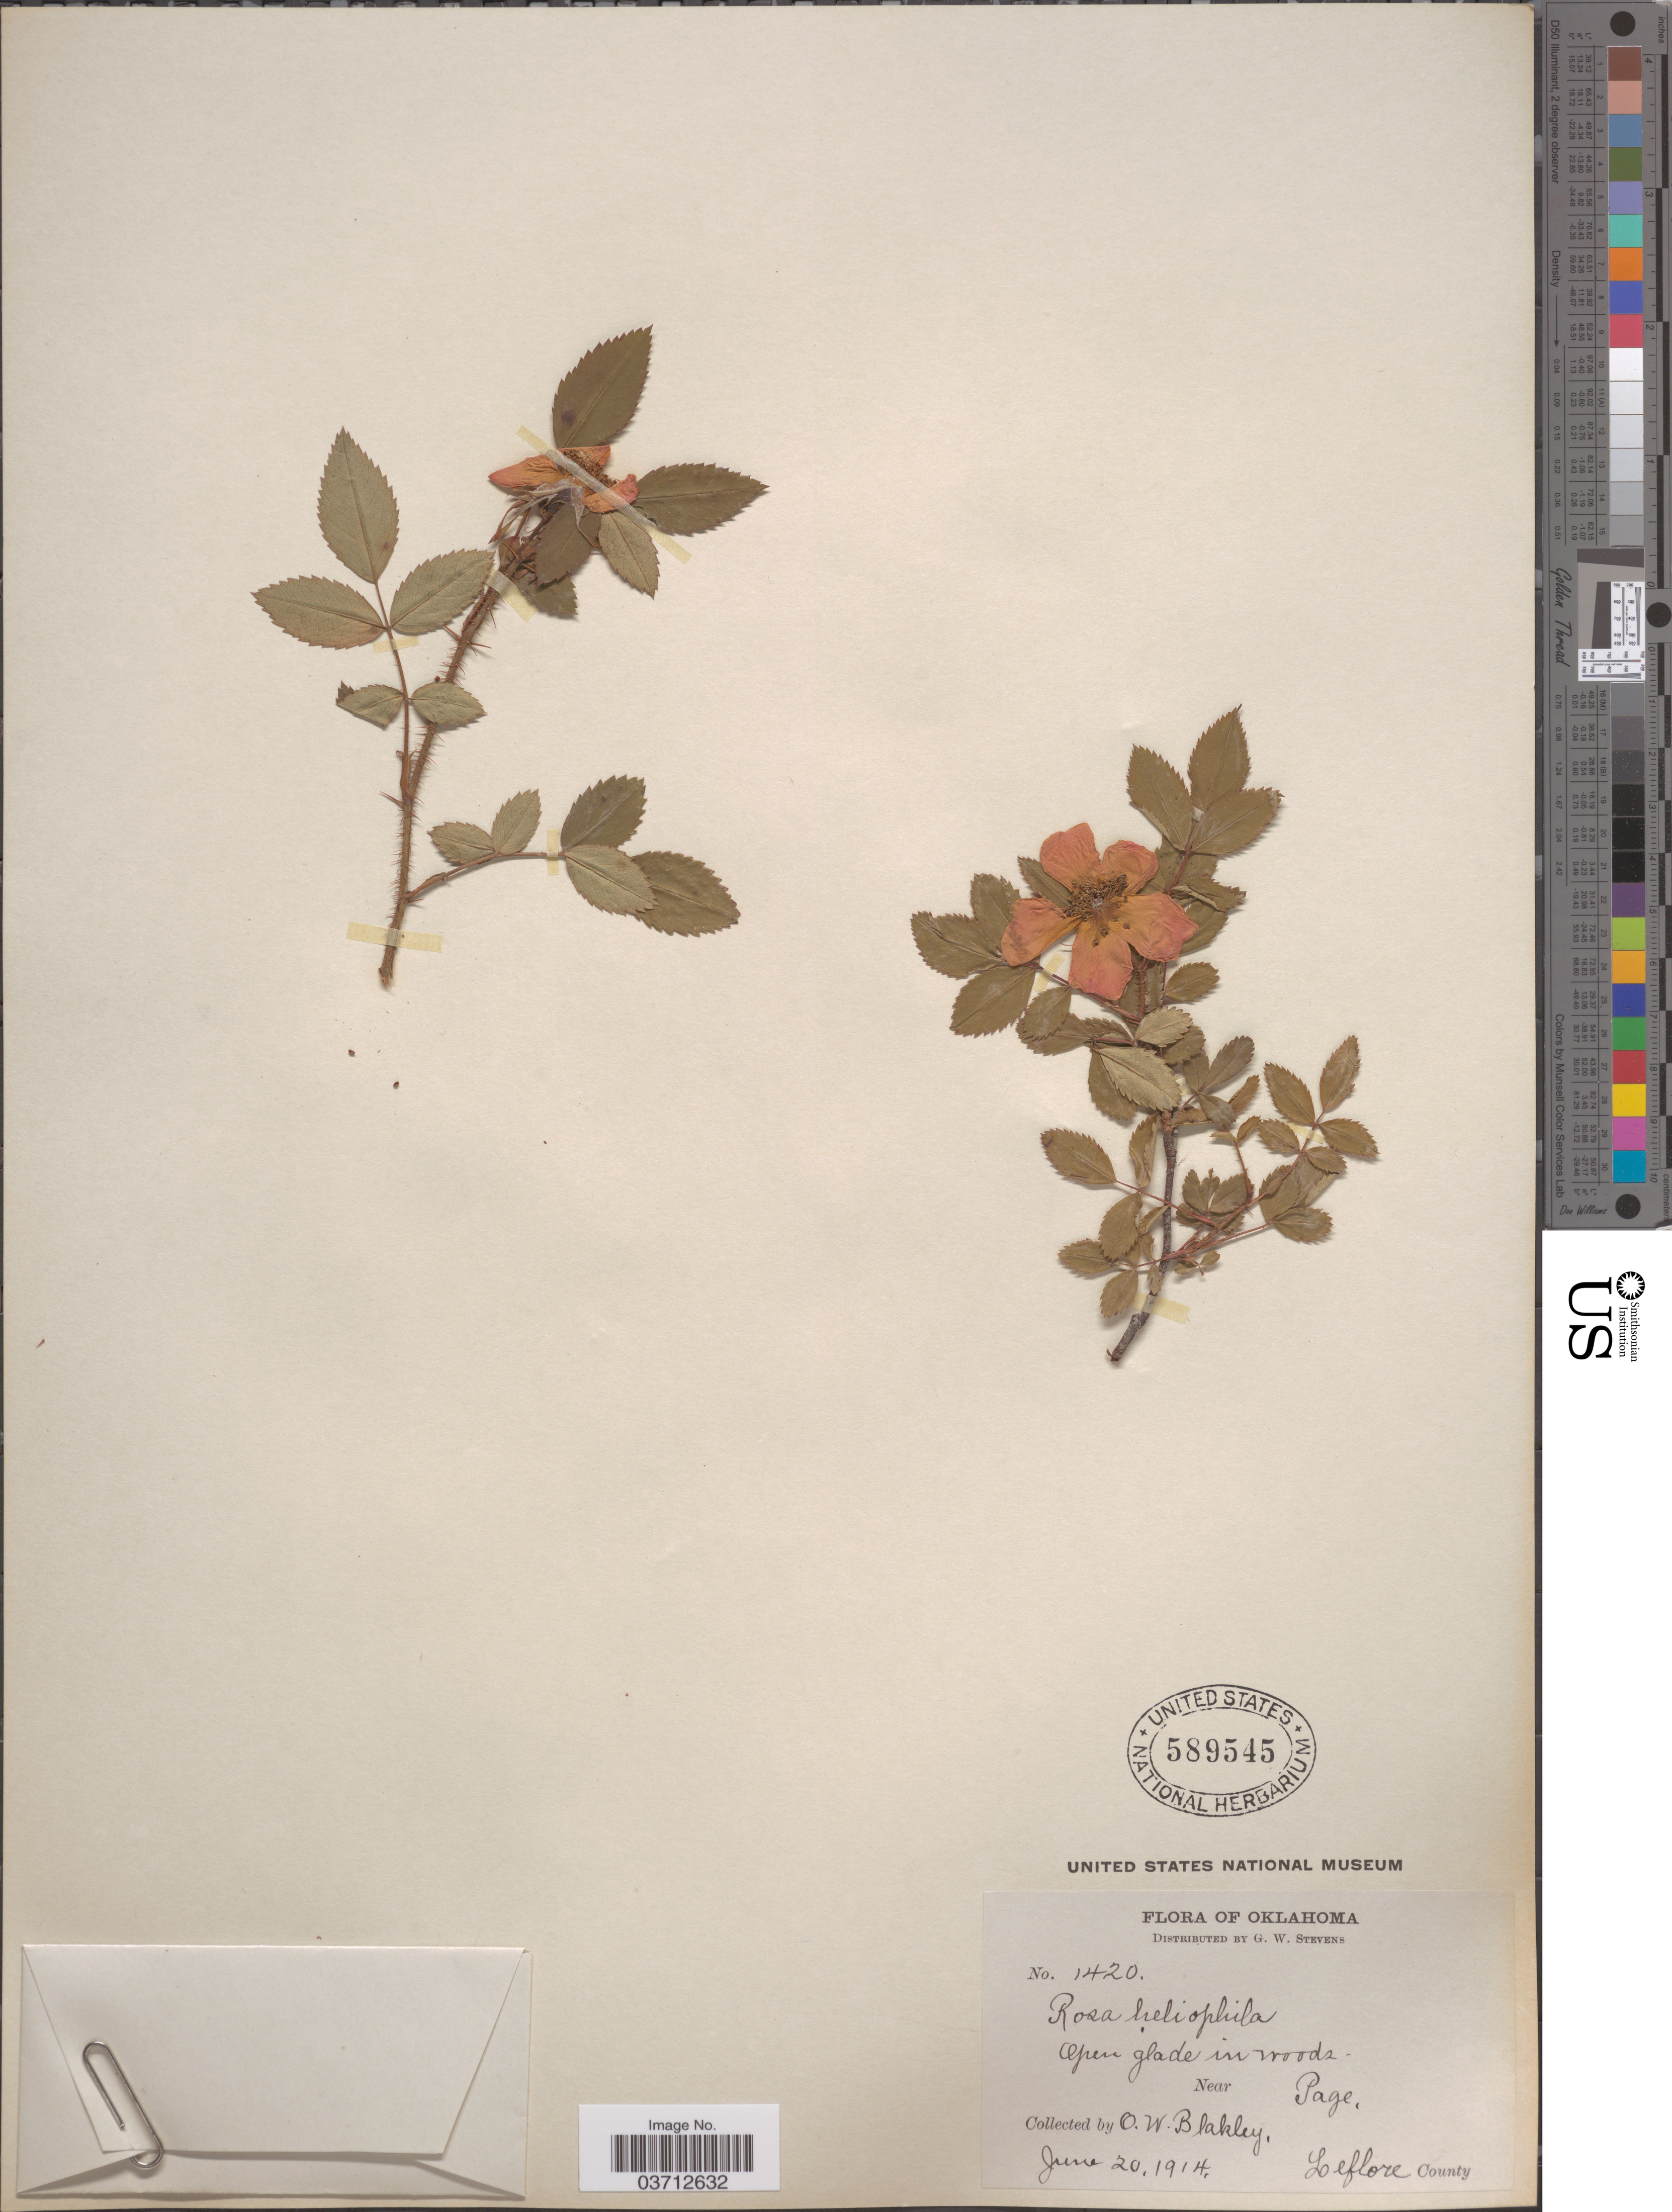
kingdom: Plantae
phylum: Tracheophyta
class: Magnoliopsida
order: Rosales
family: Rosaceae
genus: Rosa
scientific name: Rosa sp.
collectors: O. Blakley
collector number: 1420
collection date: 1914-06-20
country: United States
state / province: Oklahoma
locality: Near Page. Leflore County.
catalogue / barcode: US 589545